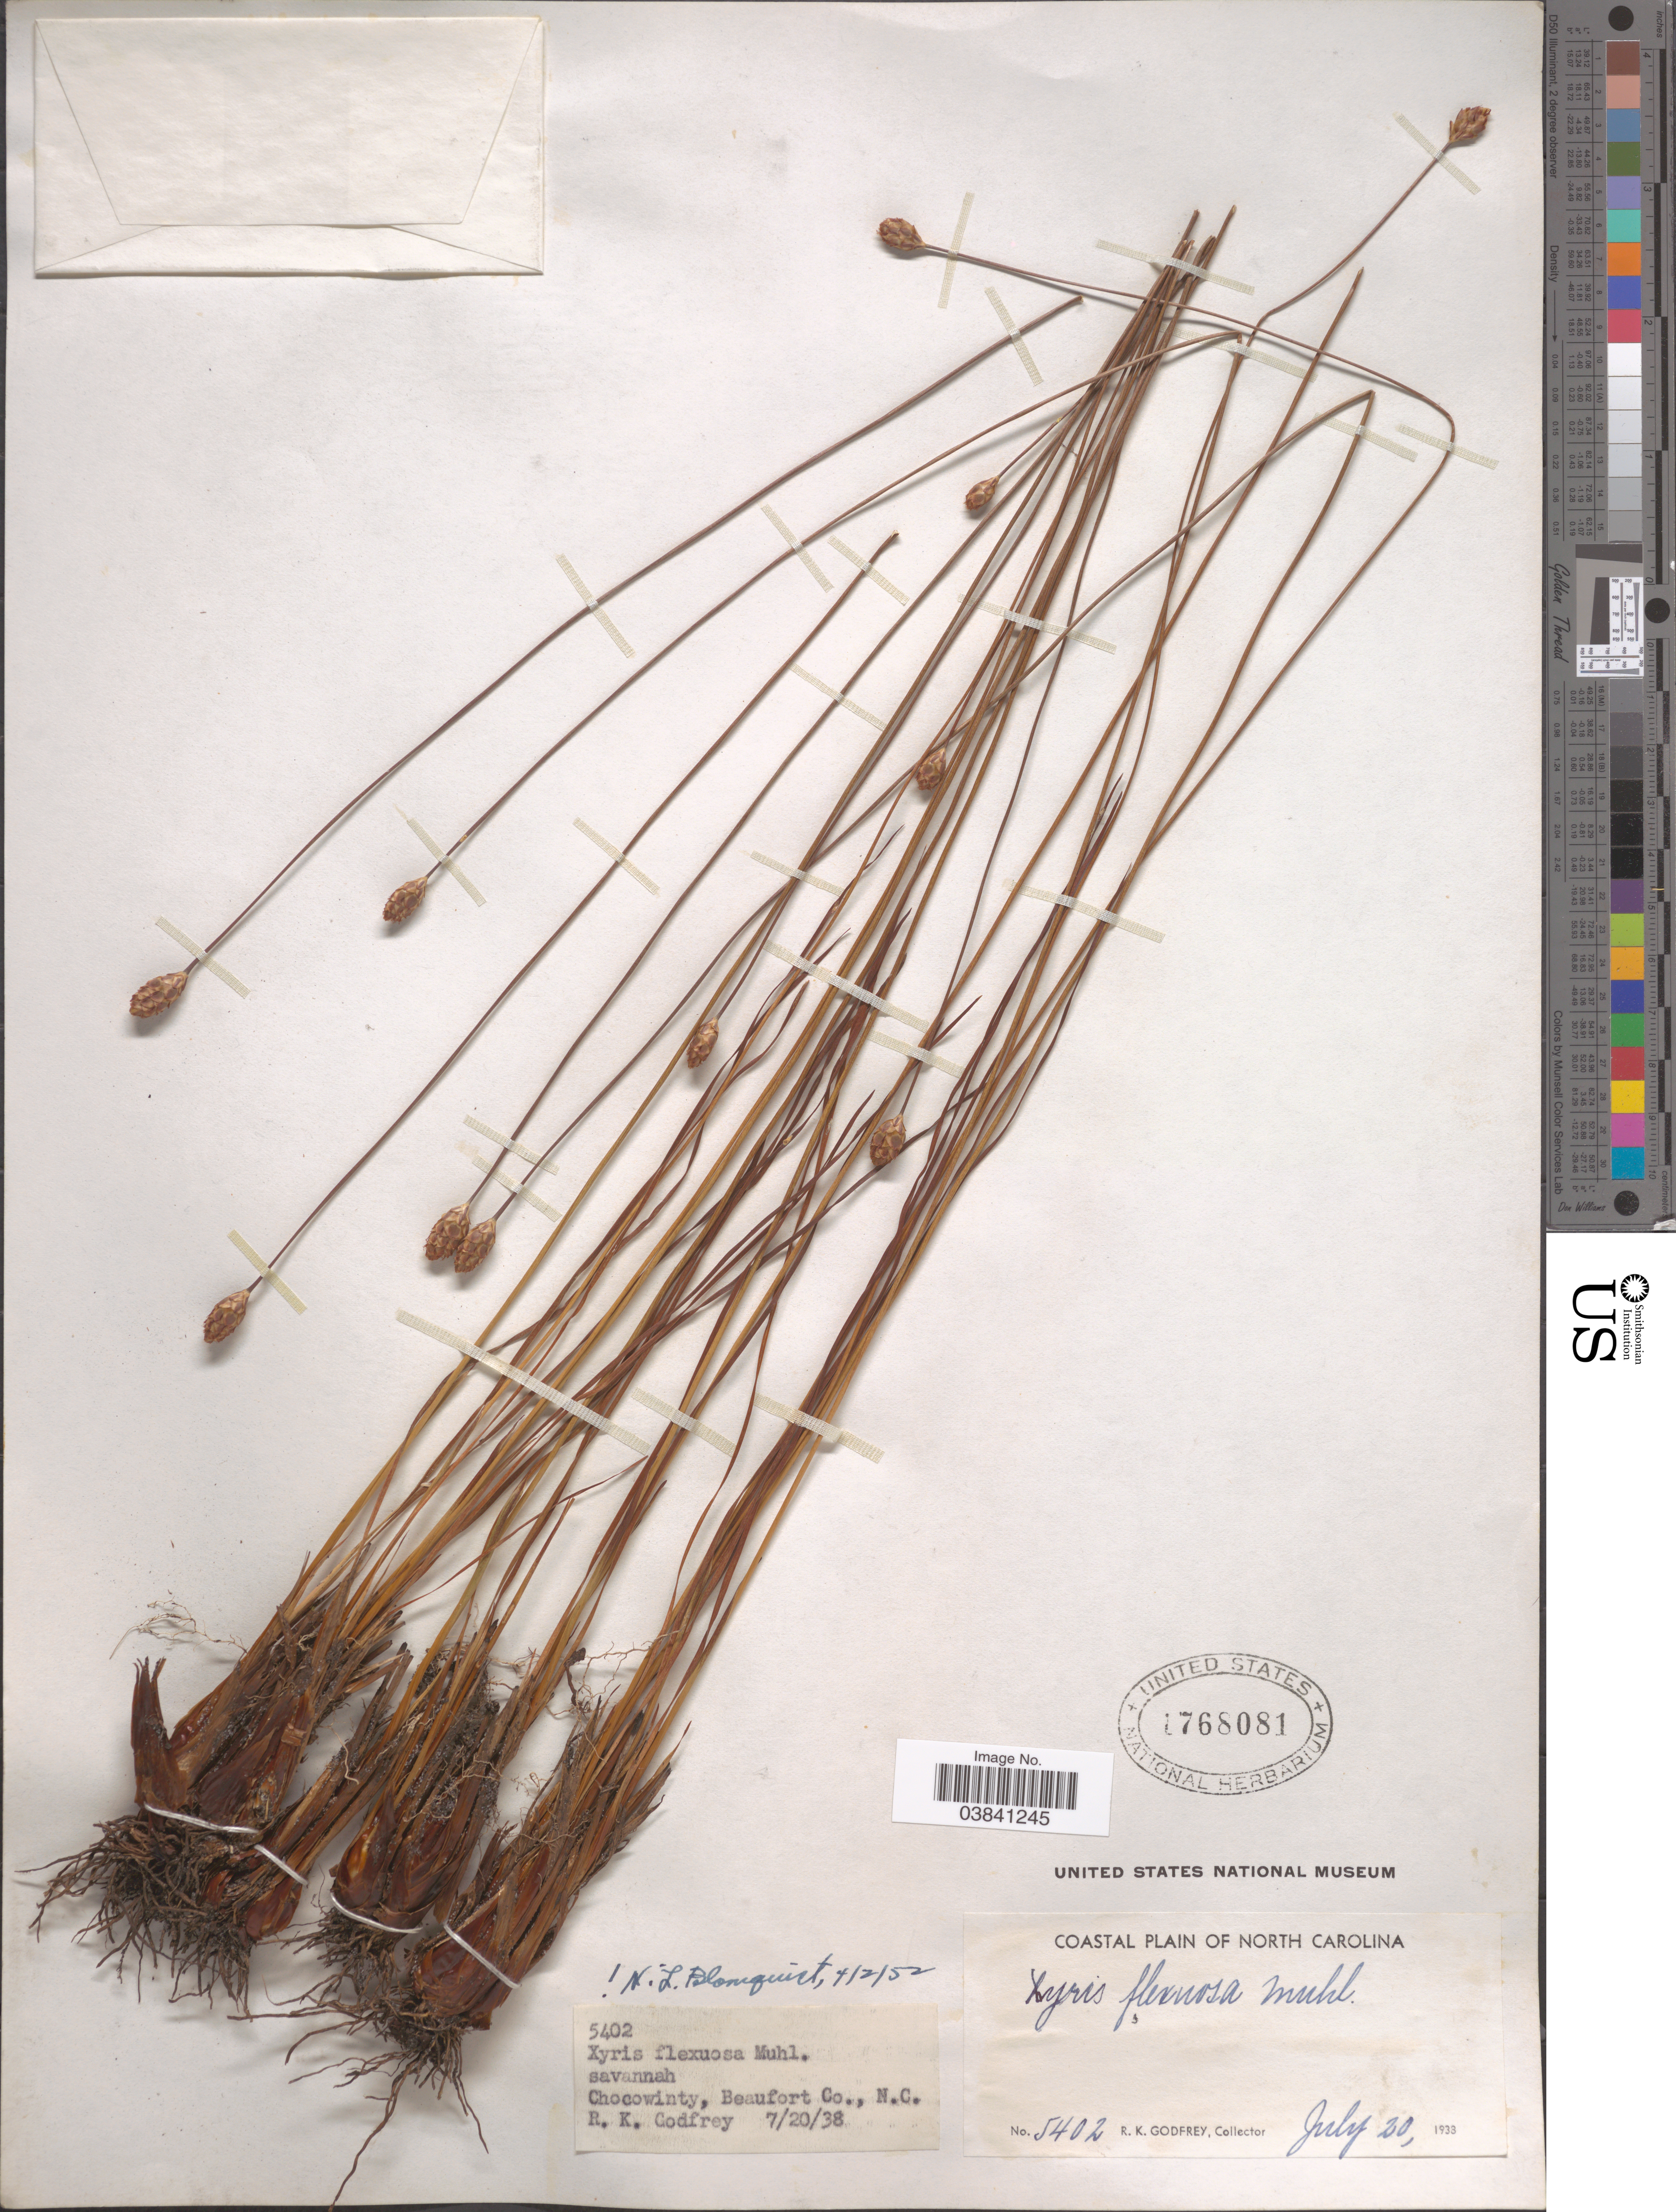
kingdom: Plantae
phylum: Tracheophyta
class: Liliopsida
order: Poales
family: Xyridaceae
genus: Xyris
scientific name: Xyris caroliniana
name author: Walter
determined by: Strong, Mark T., (BOT), Smithsonian Institution - National Museum of Natural History (UNITED STATES)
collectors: R. K. Godfrey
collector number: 5402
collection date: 1938-07-20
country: United States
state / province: North Carolina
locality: Coastal Plain of North Carolina. Savannah. Chocowinty, Beaufort Co.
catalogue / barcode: US 1768081